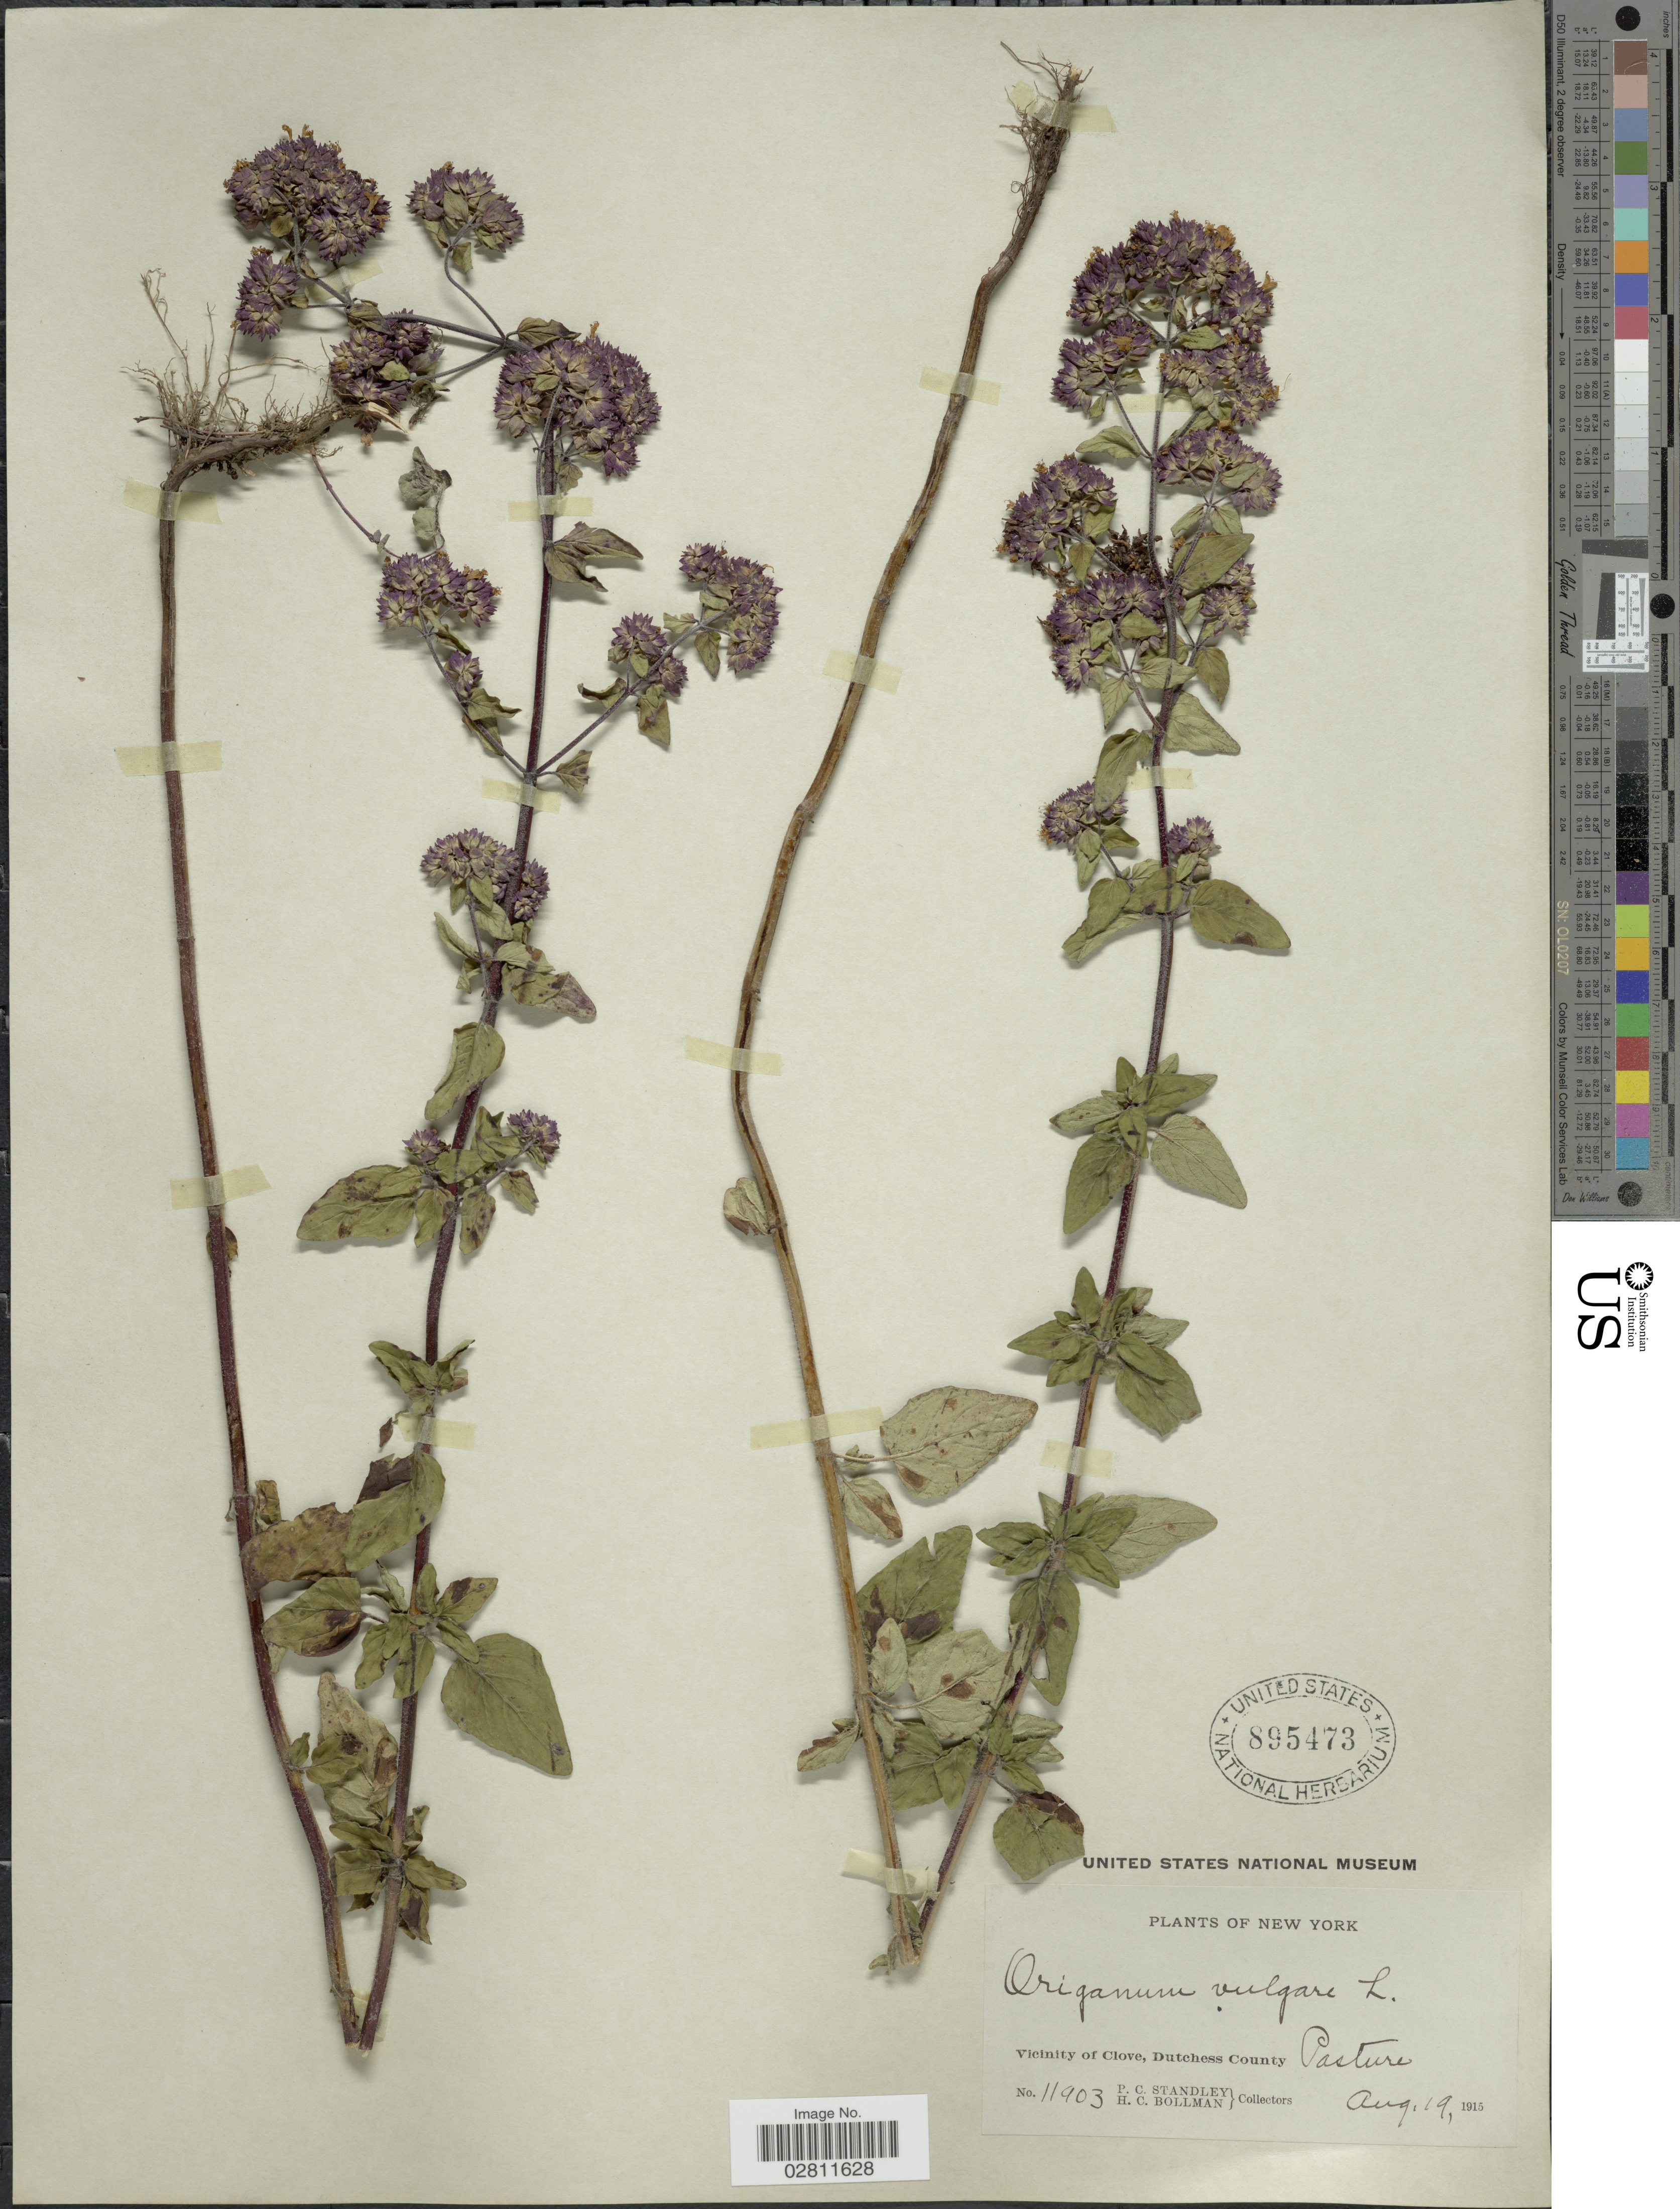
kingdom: Plantae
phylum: Tracheophyta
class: Magnoliopsida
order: Lamiales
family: Lamiaceae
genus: Origanum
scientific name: Origanum vulgare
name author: L.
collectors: P. C. Standley & H. C. Bollman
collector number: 11903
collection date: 1915-08-19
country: United States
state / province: New York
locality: Vicinity of Clove, Dutchess County.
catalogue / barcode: US 895473